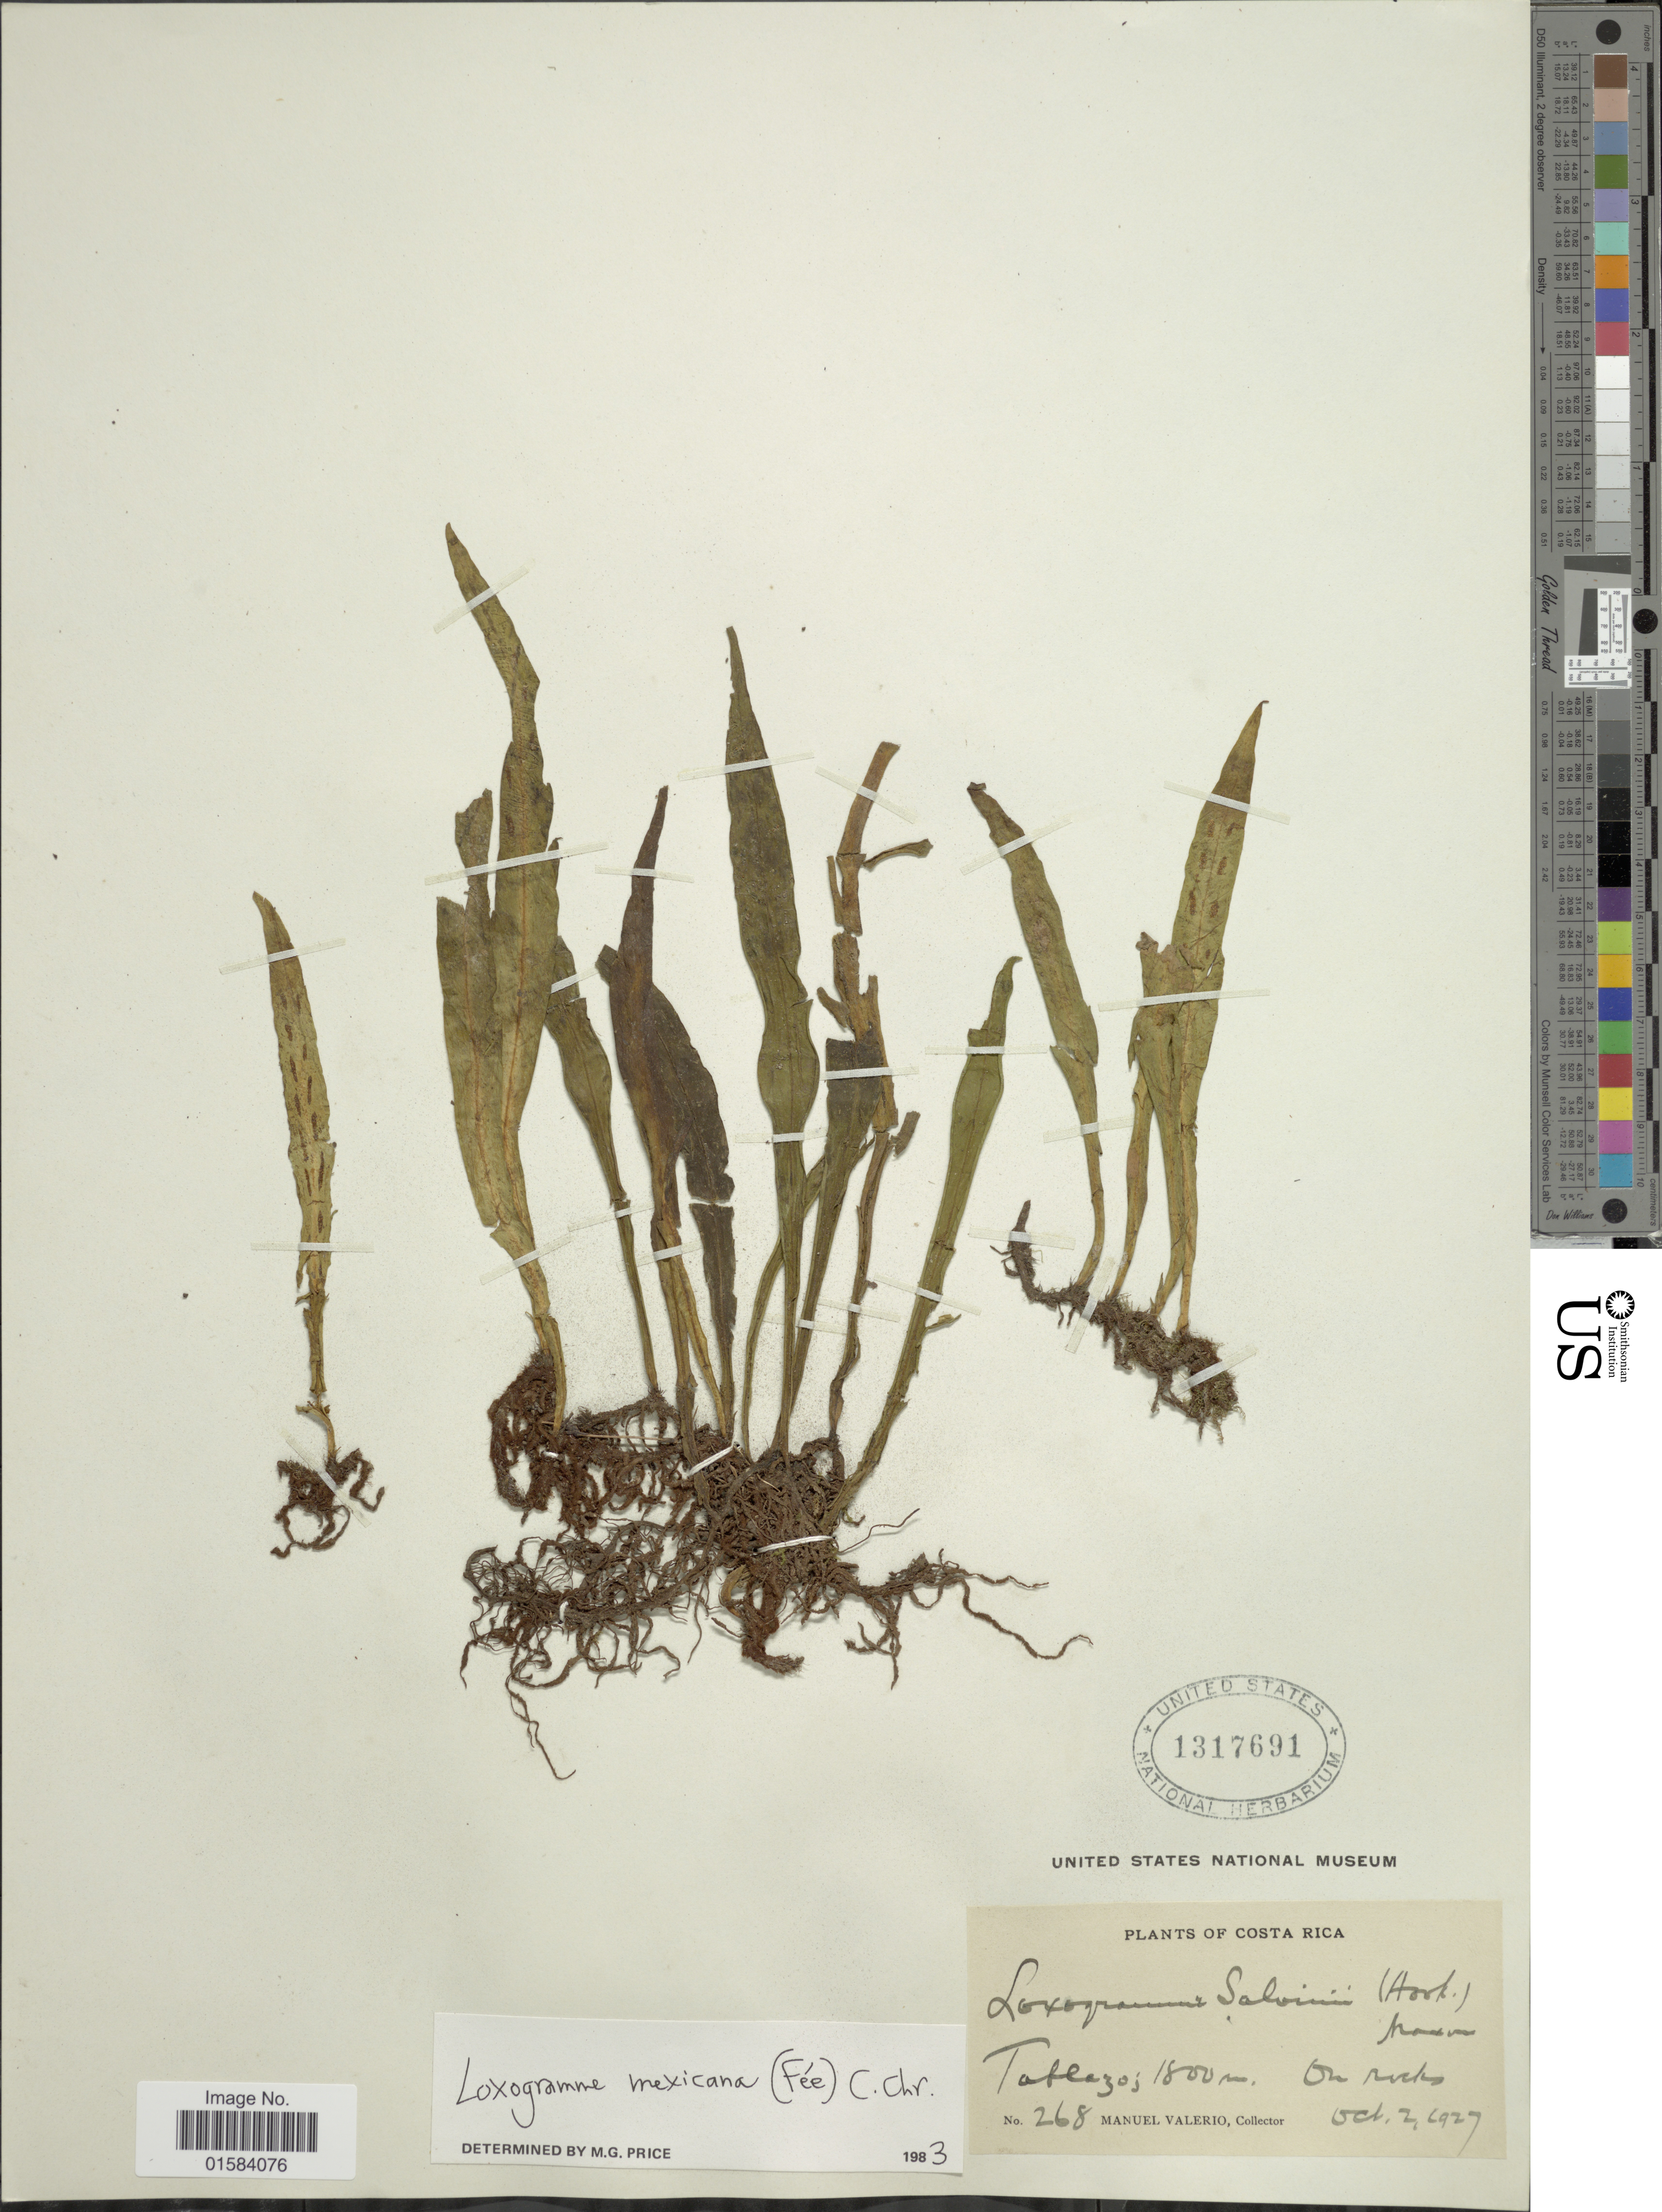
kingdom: Plantae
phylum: Tracheophyta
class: Polypodiopsida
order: Polypodiales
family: Polypodiaceae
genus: Loxogramme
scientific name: Loxogramme mexicana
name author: (Fée) C. Chr.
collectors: M. Valerio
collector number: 268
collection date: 1927-10-02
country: Costa Rica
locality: Tablazo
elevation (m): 1800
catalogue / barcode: US 1317691